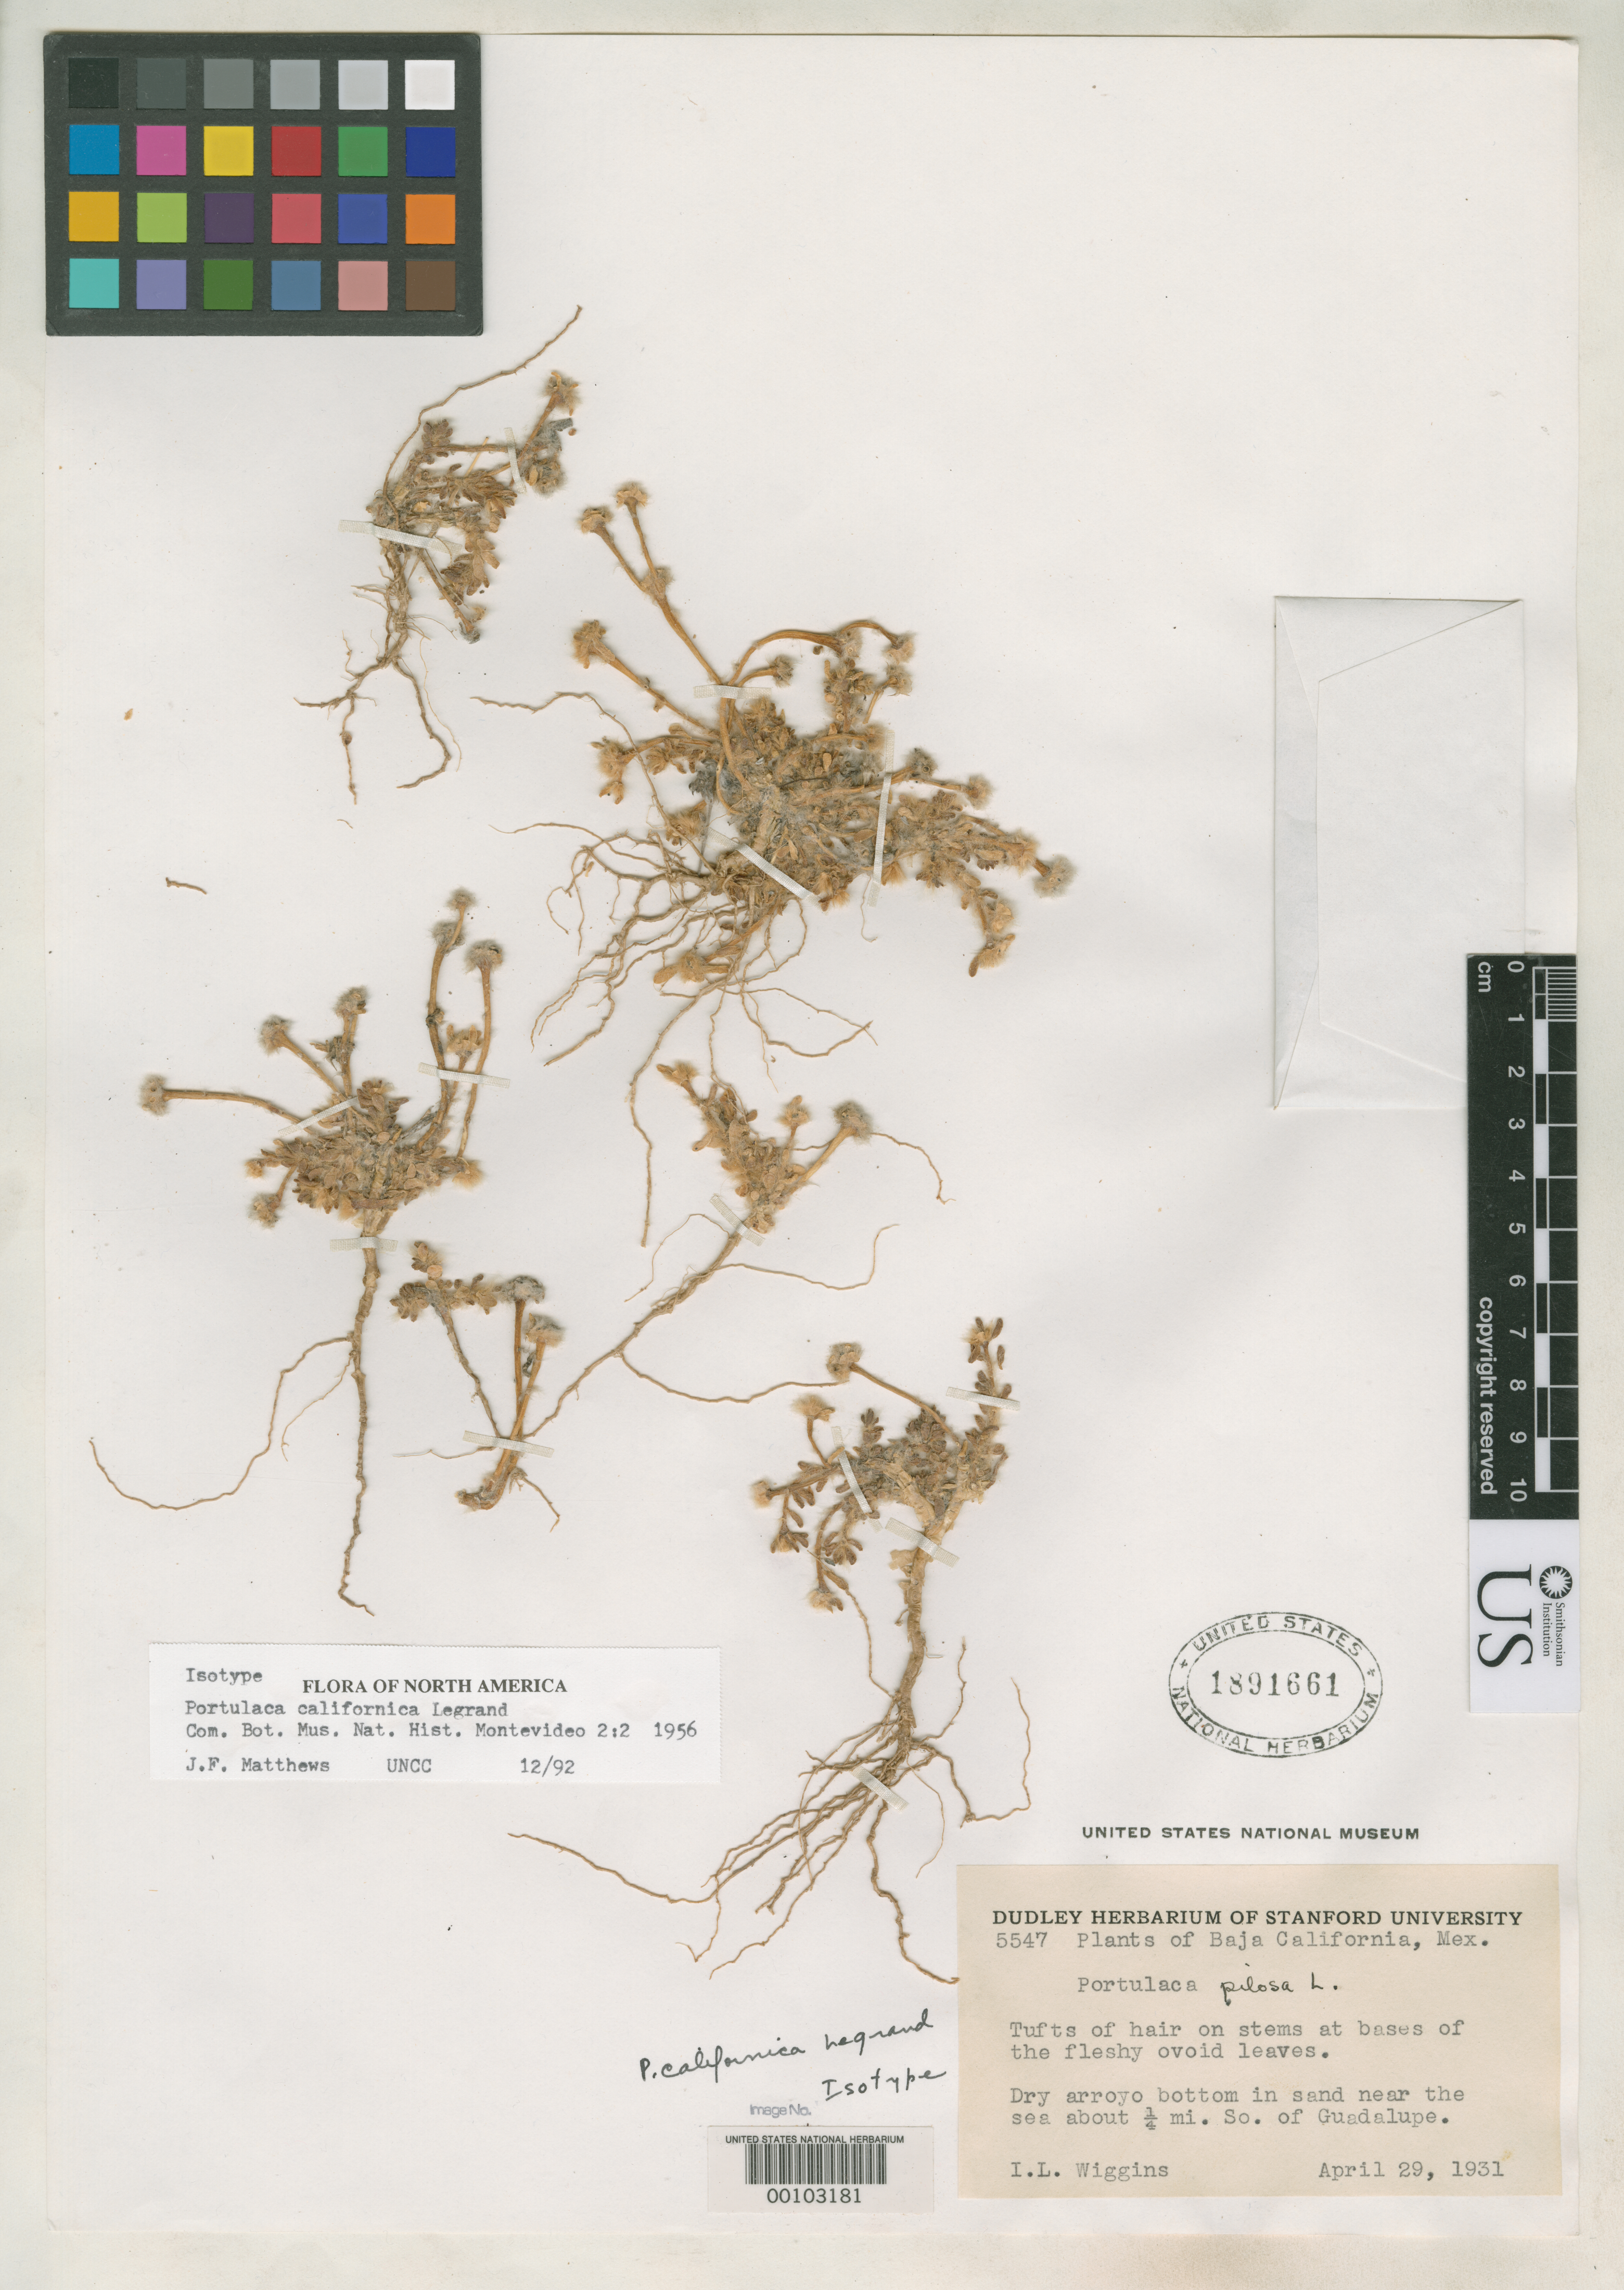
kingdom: Plantae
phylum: Tracheophyta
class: Magnoliopsida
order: Caryophyllales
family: Portulacaceae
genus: Portulaca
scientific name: Portulaca californica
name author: D. Legrand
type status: Isotype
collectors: I. L. Wiggins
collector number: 5547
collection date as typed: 29 Apr 1931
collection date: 1931-04-29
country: Mexico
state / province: Baja California Norte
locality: Near sea about 1/4 mi S of Guadalupe.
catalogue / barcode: US 1891661